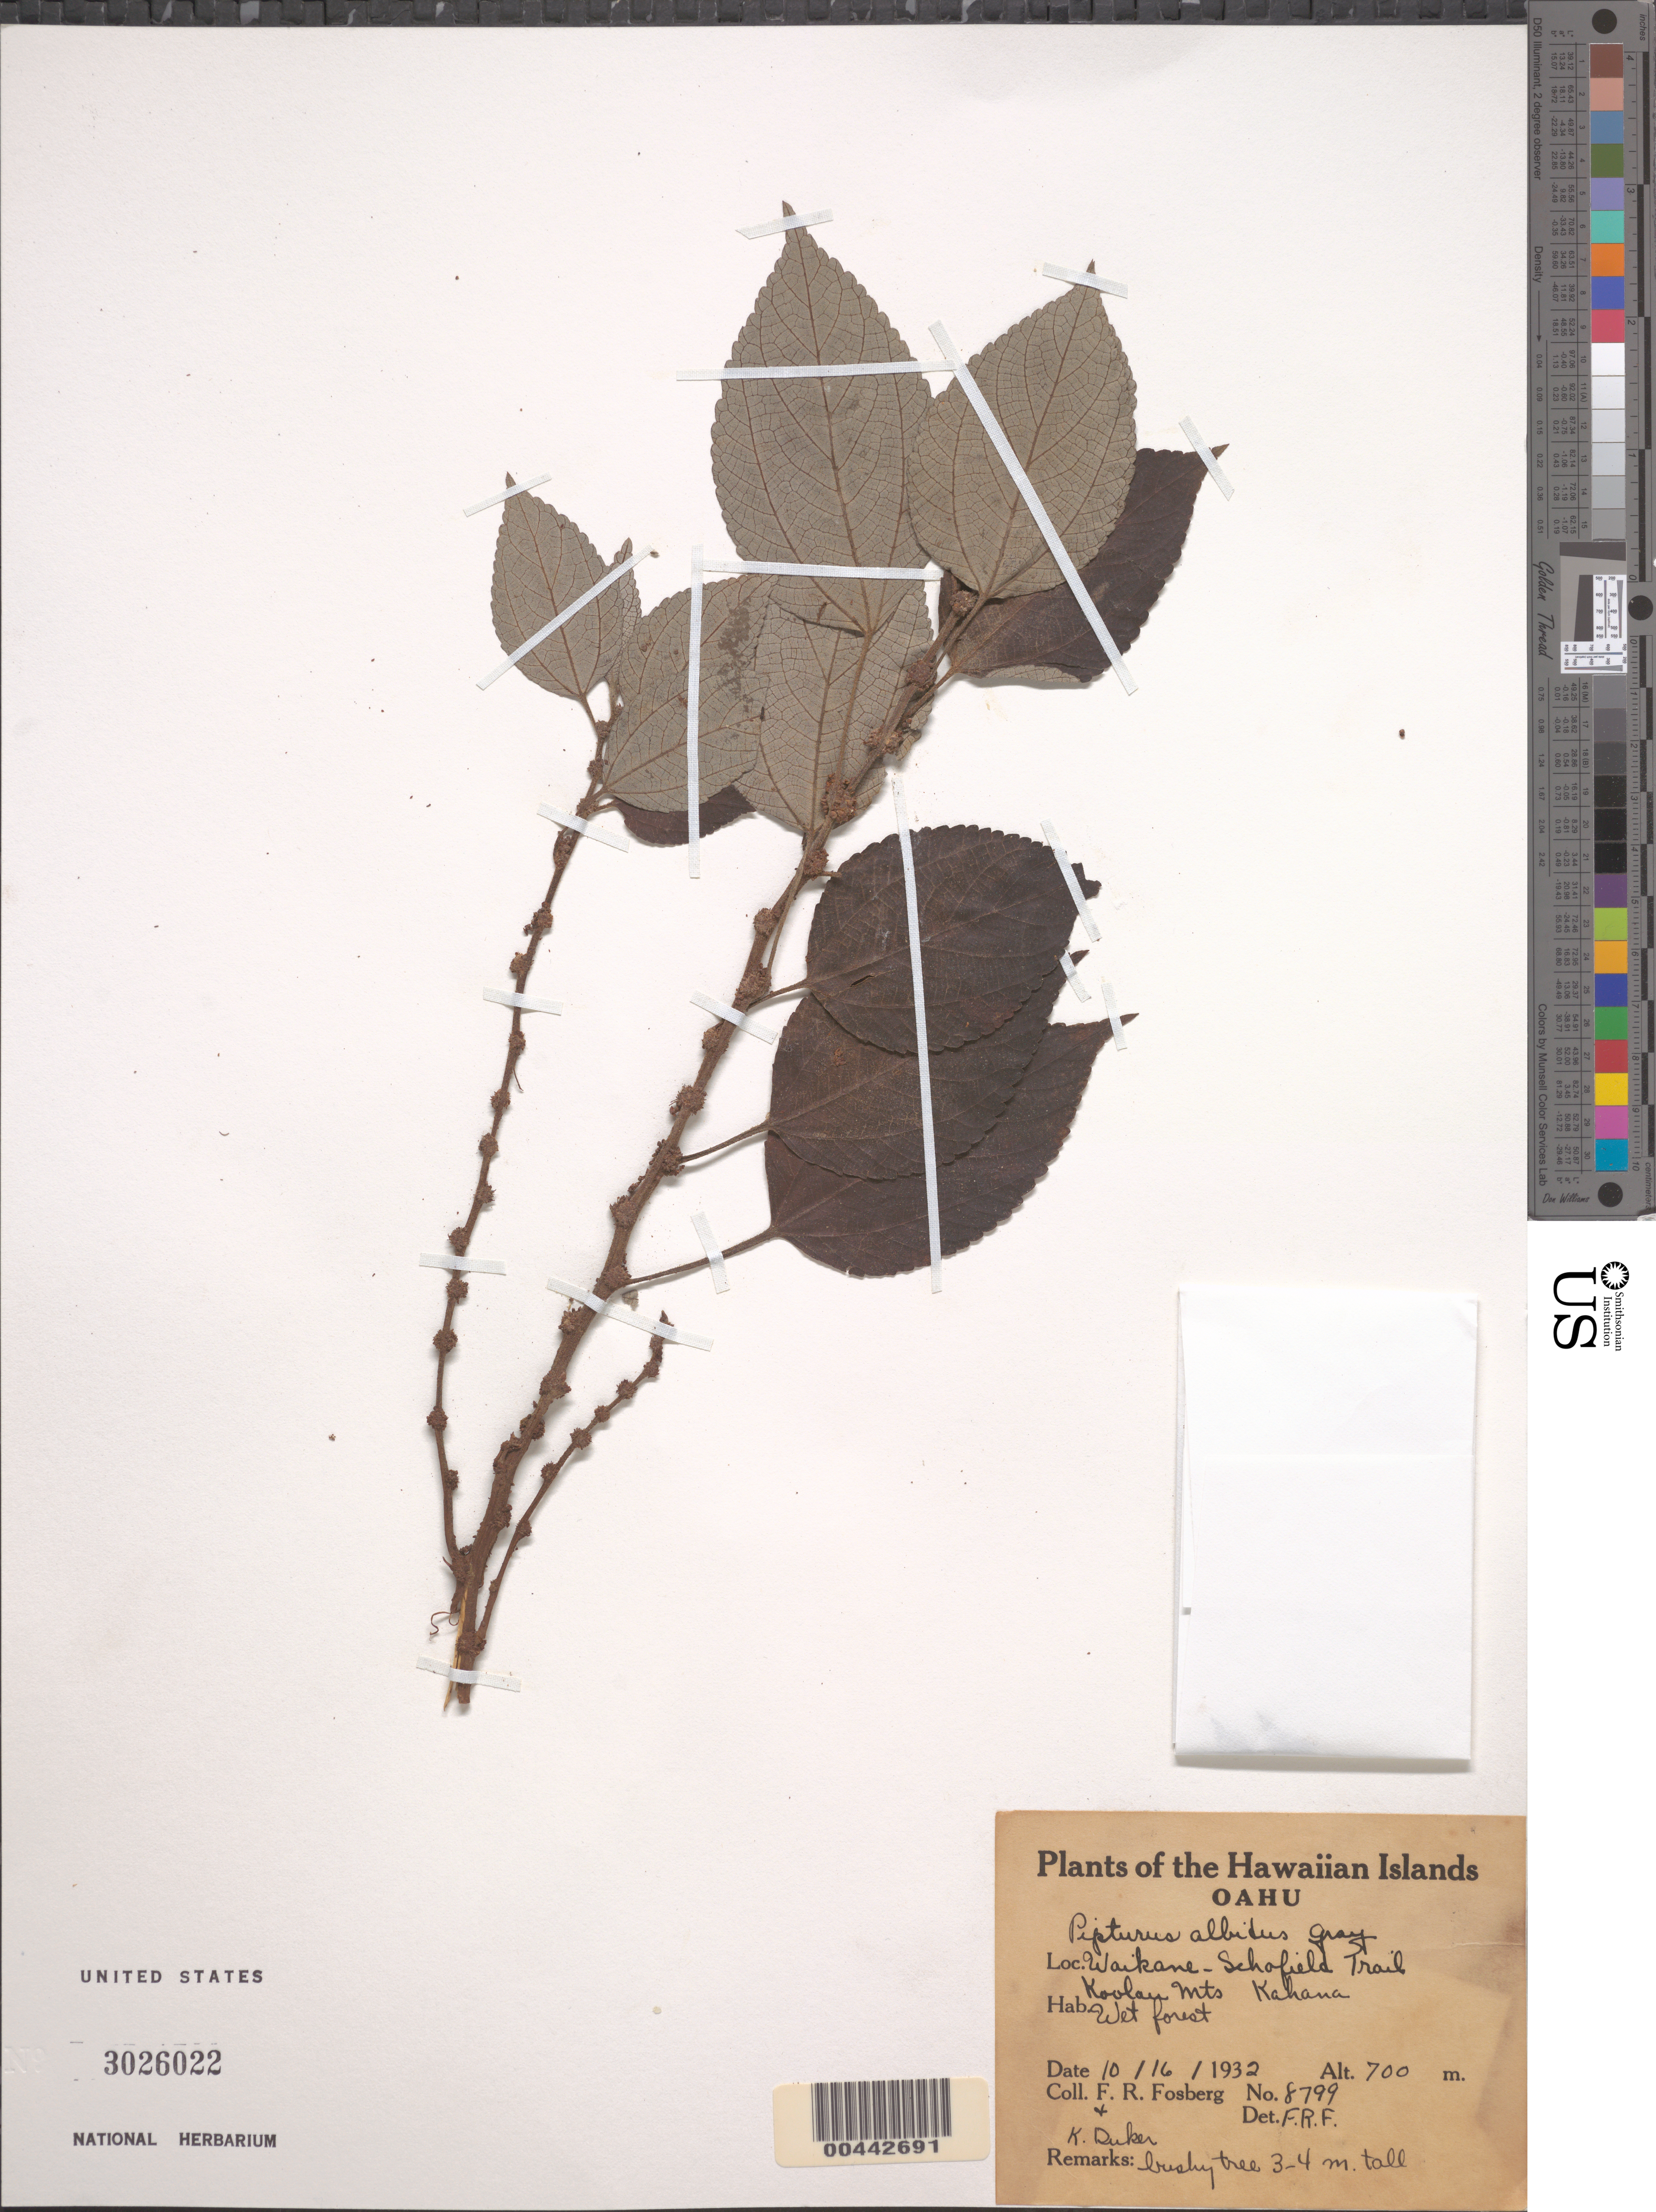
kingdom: Plantae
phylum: Tracheophyta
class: Magnoliopsida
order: Rosales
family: Urticaceae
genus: Pipturus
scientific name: Pipturus albidus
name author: (Hook. & Arn.) A. Gray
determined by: Fosberg, F. R.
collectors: F. R. Fosberg & K. Duker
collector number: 8799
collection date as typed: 16 Oct 1932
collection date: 1932-10-16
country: United States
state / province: Hawaii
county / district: Honolulu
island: Oahu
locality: Waikane-Schofield Trail, Koolau Mts, Kahana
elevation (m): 700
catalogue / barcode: US 3026022